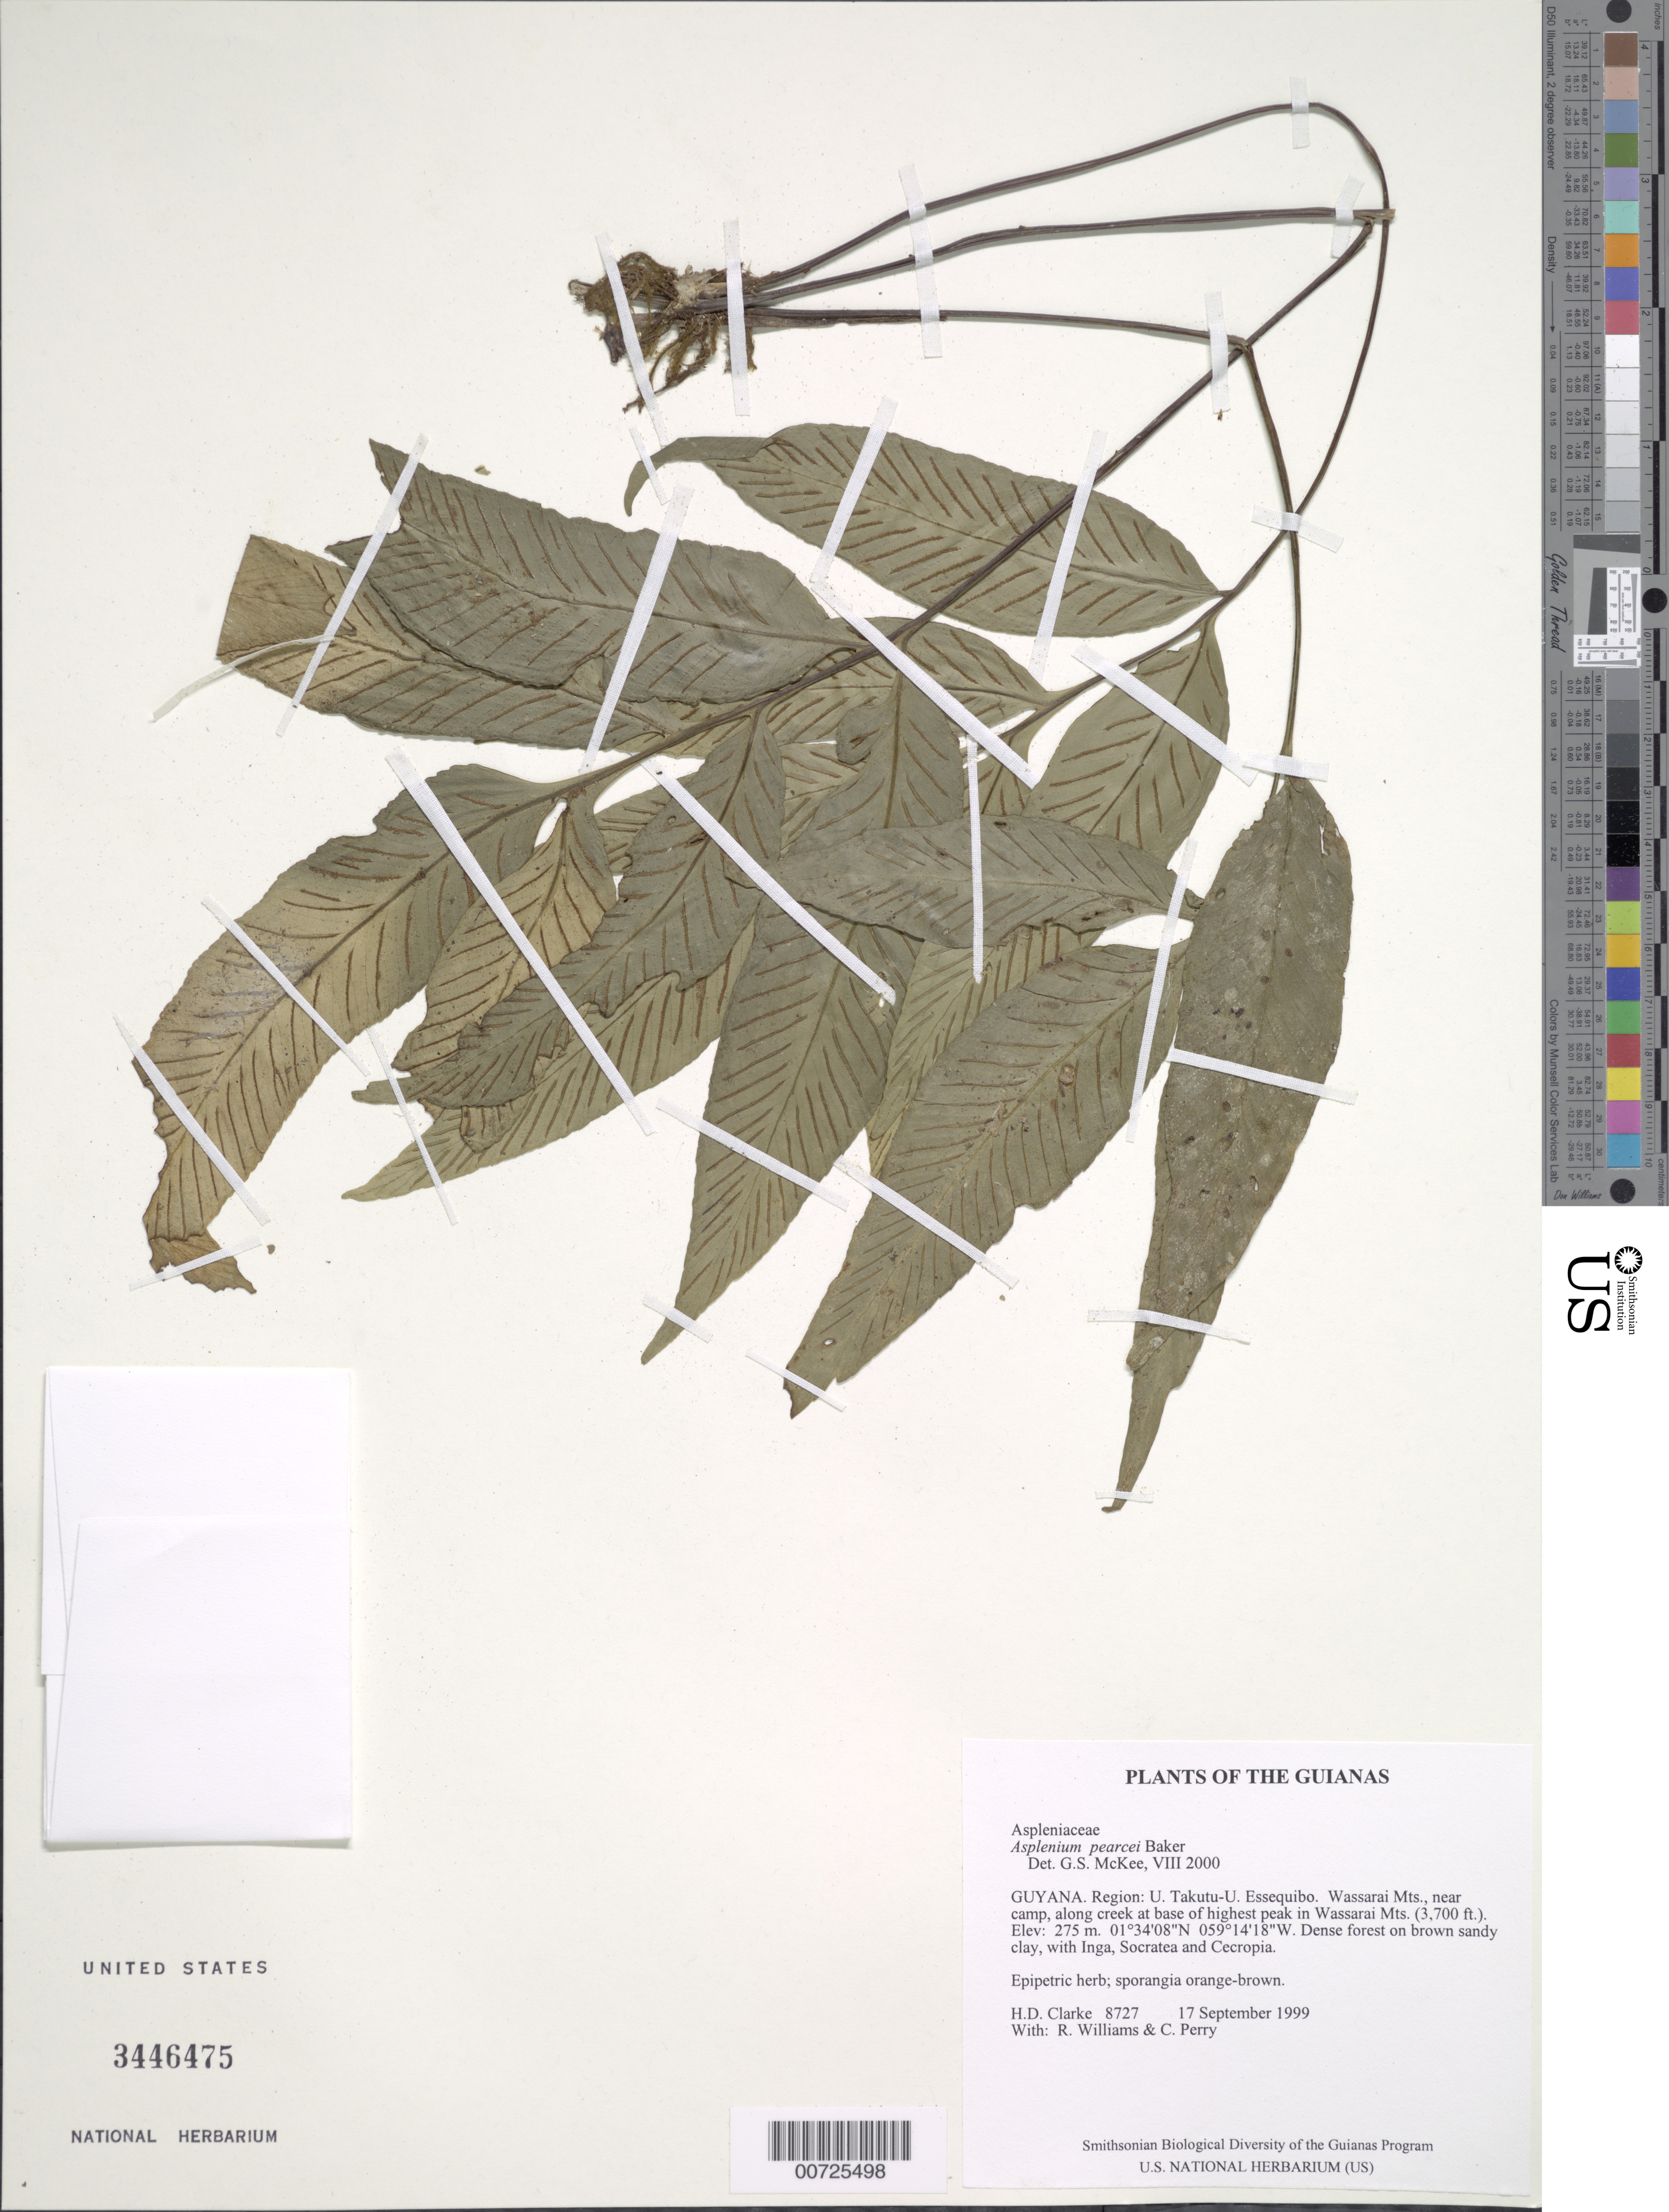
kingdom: Plantae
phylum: Tracheophyta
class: Polypodiopsida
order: Polypodiales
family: Aspleniaceae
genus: Asplenium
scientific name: Asplenium pearcei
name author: Baker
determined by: McKee, G. S., (US), NMNH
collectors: H. D. Clarke, R. Williams & C. Perry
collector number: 8727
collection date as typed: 17 September 1999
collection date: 1999-09-17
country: Guyana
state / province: U. Takutu-U. Essequibo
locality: Wassarai Mts., near camp, along creek at base of highest peak in Wassarai Mts. (3,700 ft.)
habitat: Dense forest on brown sandy clay, with Inga, Socratea and Cecropia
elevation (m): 275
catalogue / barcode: US 3446475